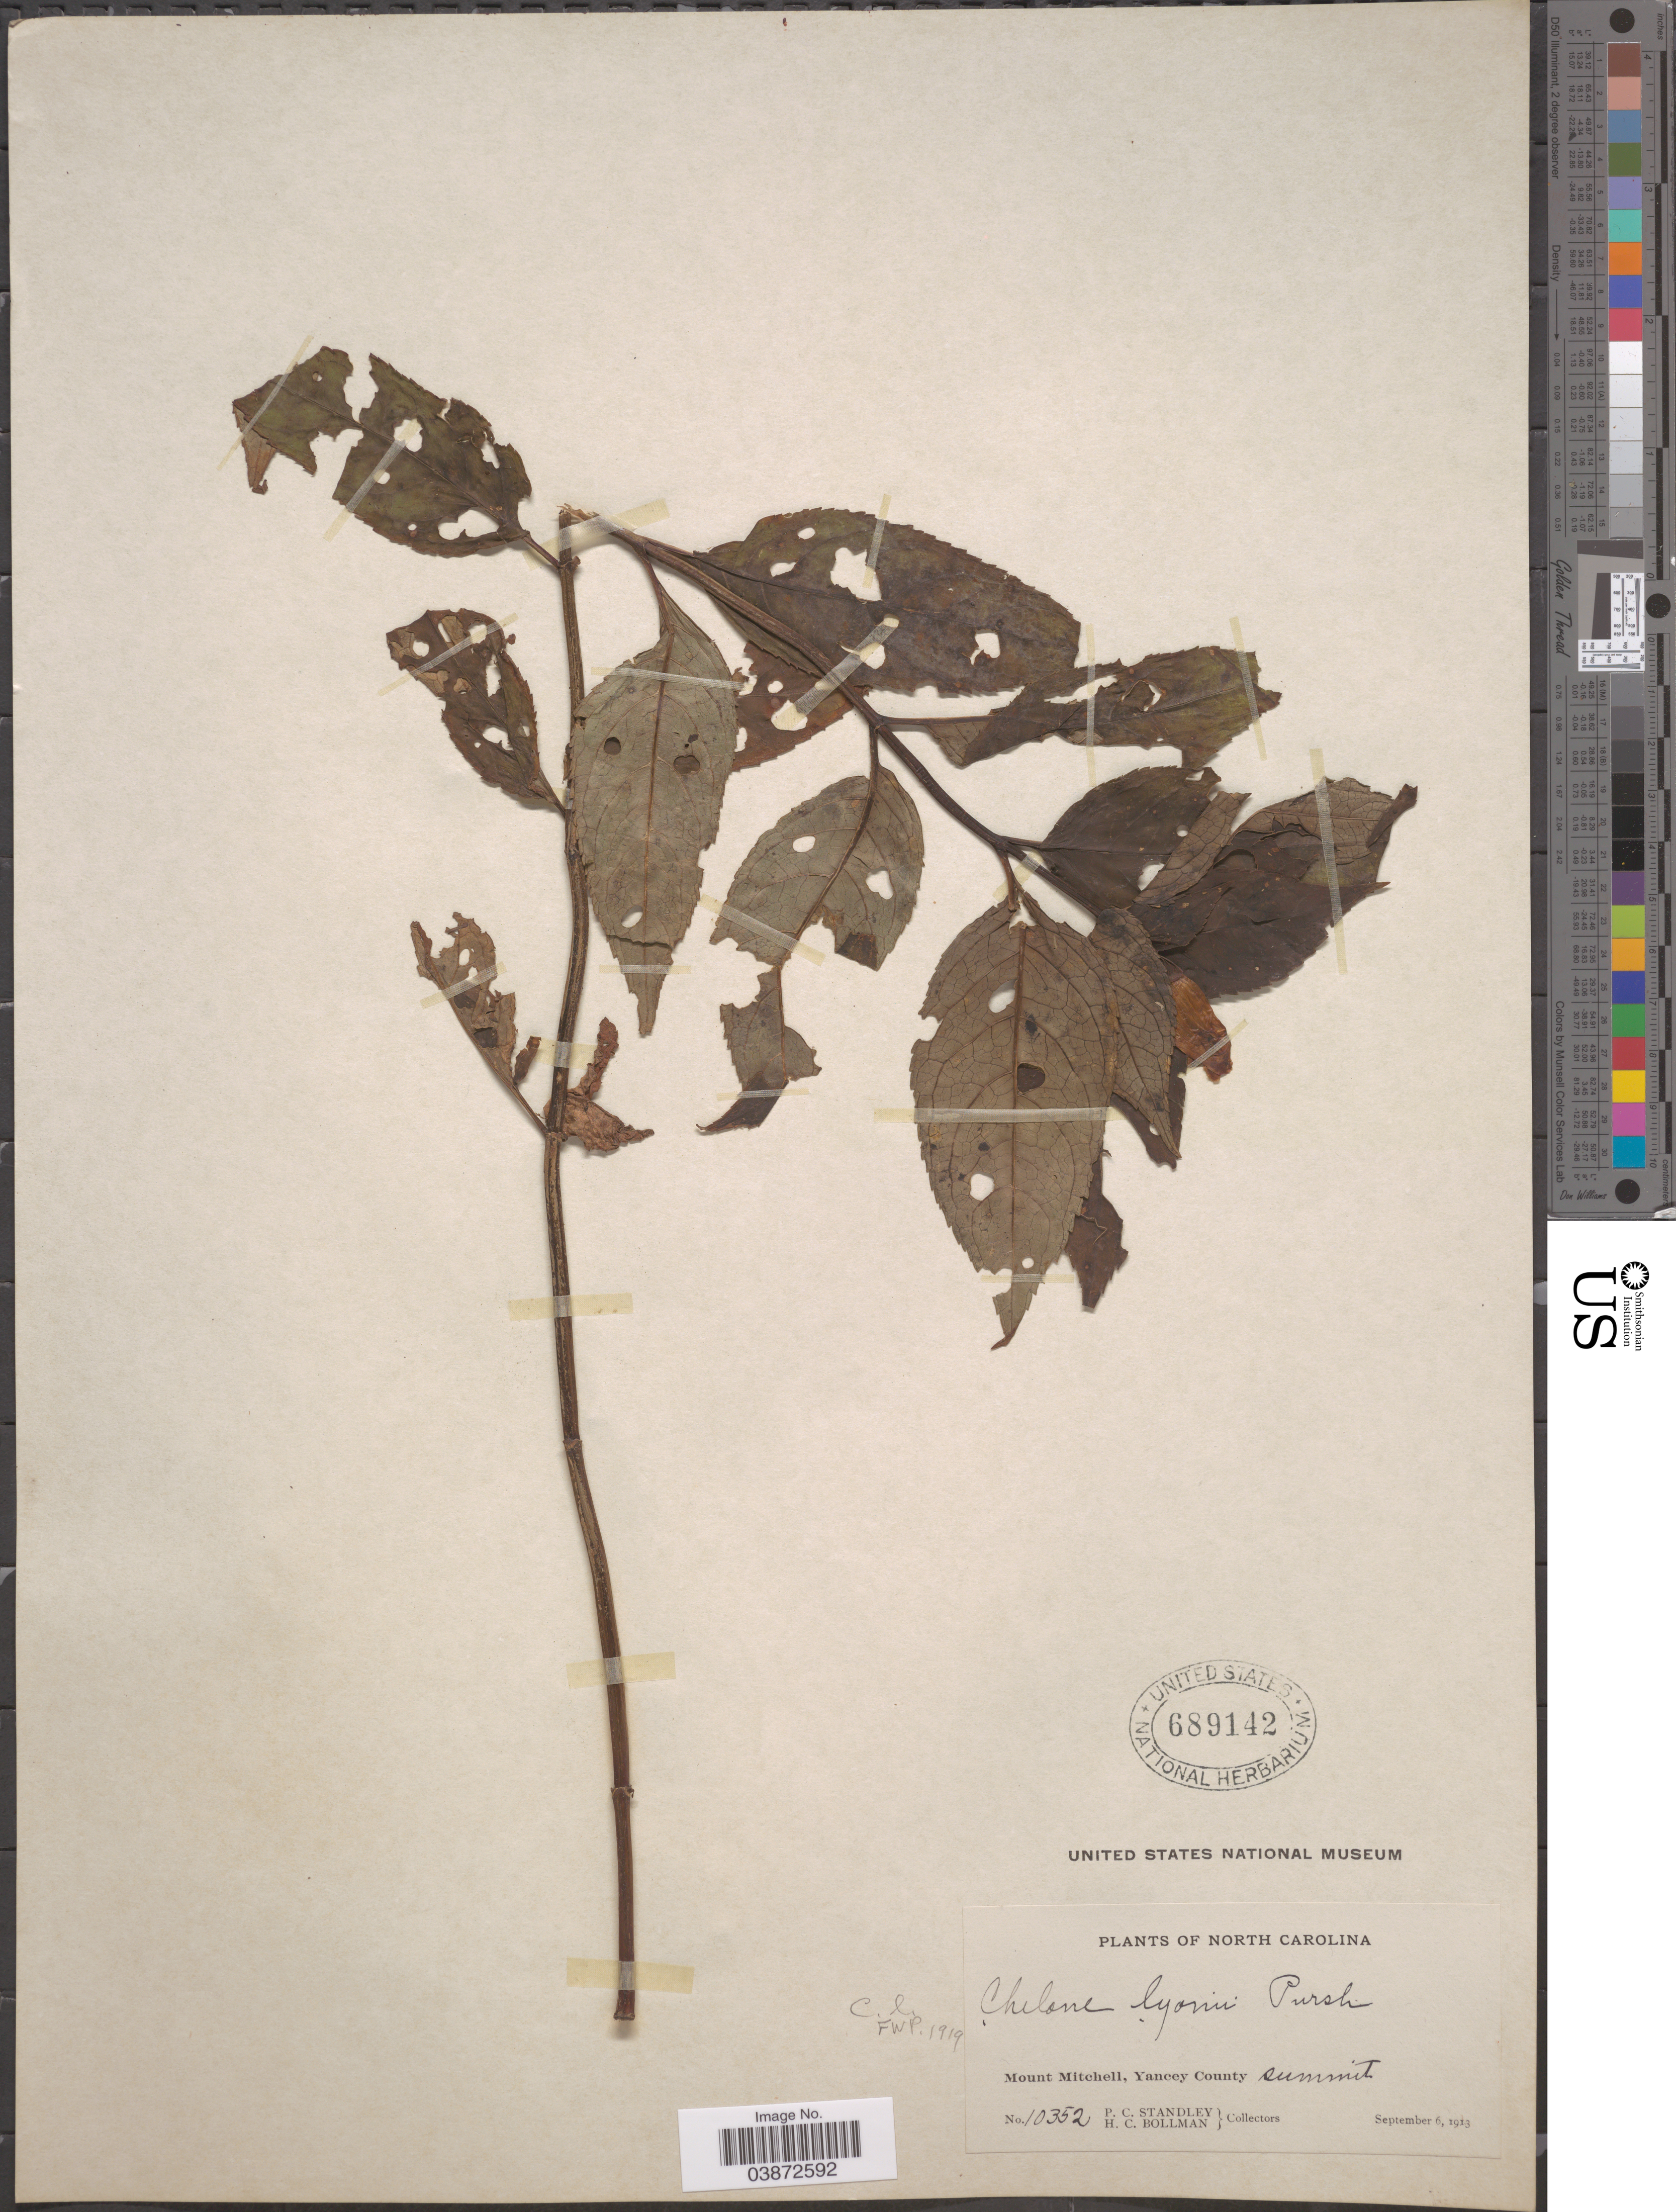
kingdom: Plantae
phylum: Tracheophyta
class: Magnoliopsida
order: Lamiales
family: Plantaginaceae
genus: Chelone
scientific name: Chelone lyonii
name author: Pursh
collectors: P. C. Standley & H. C. Bollman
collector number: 10352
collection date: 1913-09-06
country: United States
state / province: North Carolina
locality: Mount Mitchell, Yancey County summit.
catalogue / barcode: US 689142